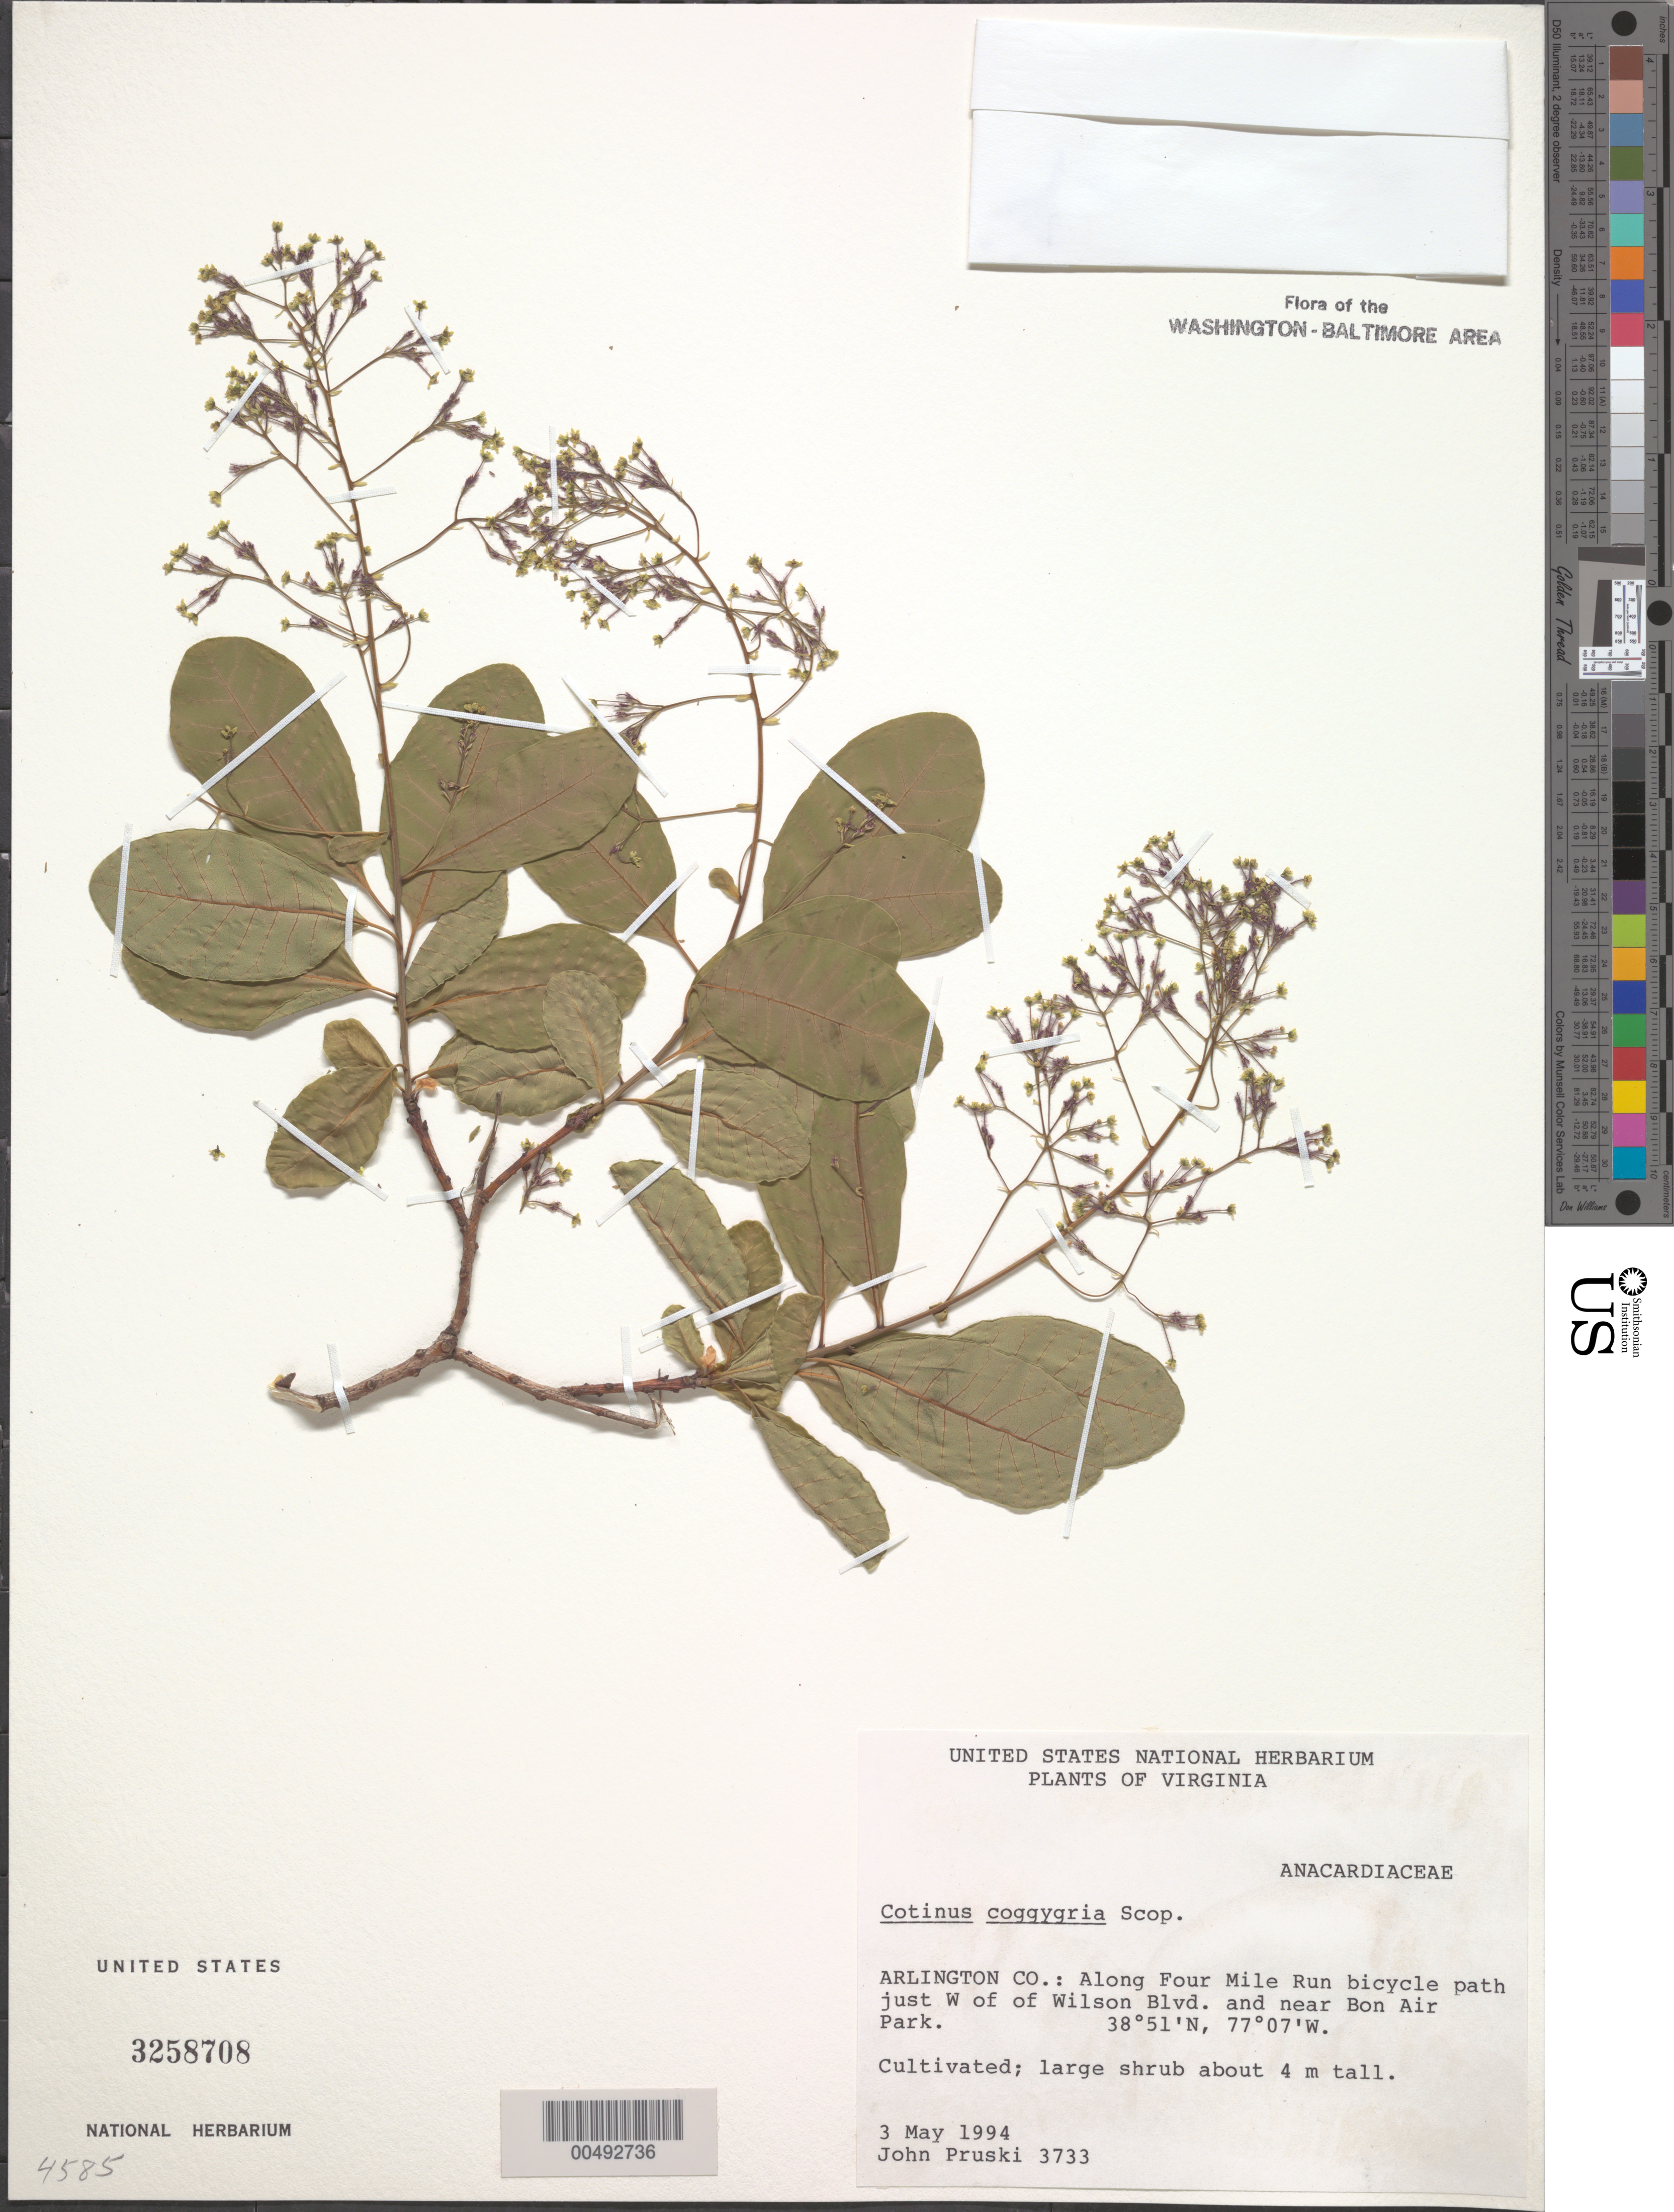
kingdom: Plantae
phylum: Tracheophyta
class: Magnoliopsida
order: Sapindales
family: Anacardiaceae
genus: Cotinus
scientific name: Cotinus coggygria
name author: Scop.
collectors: J. F. Pruski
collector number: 3733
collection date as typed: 03 May 1994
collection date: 1994-05-03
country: United States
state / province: Virginia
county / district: Arlington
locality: Along Four Mile Run Bicycle path, W of Wilson Blvd. and near Bon Air Park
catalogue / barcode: US 3258708